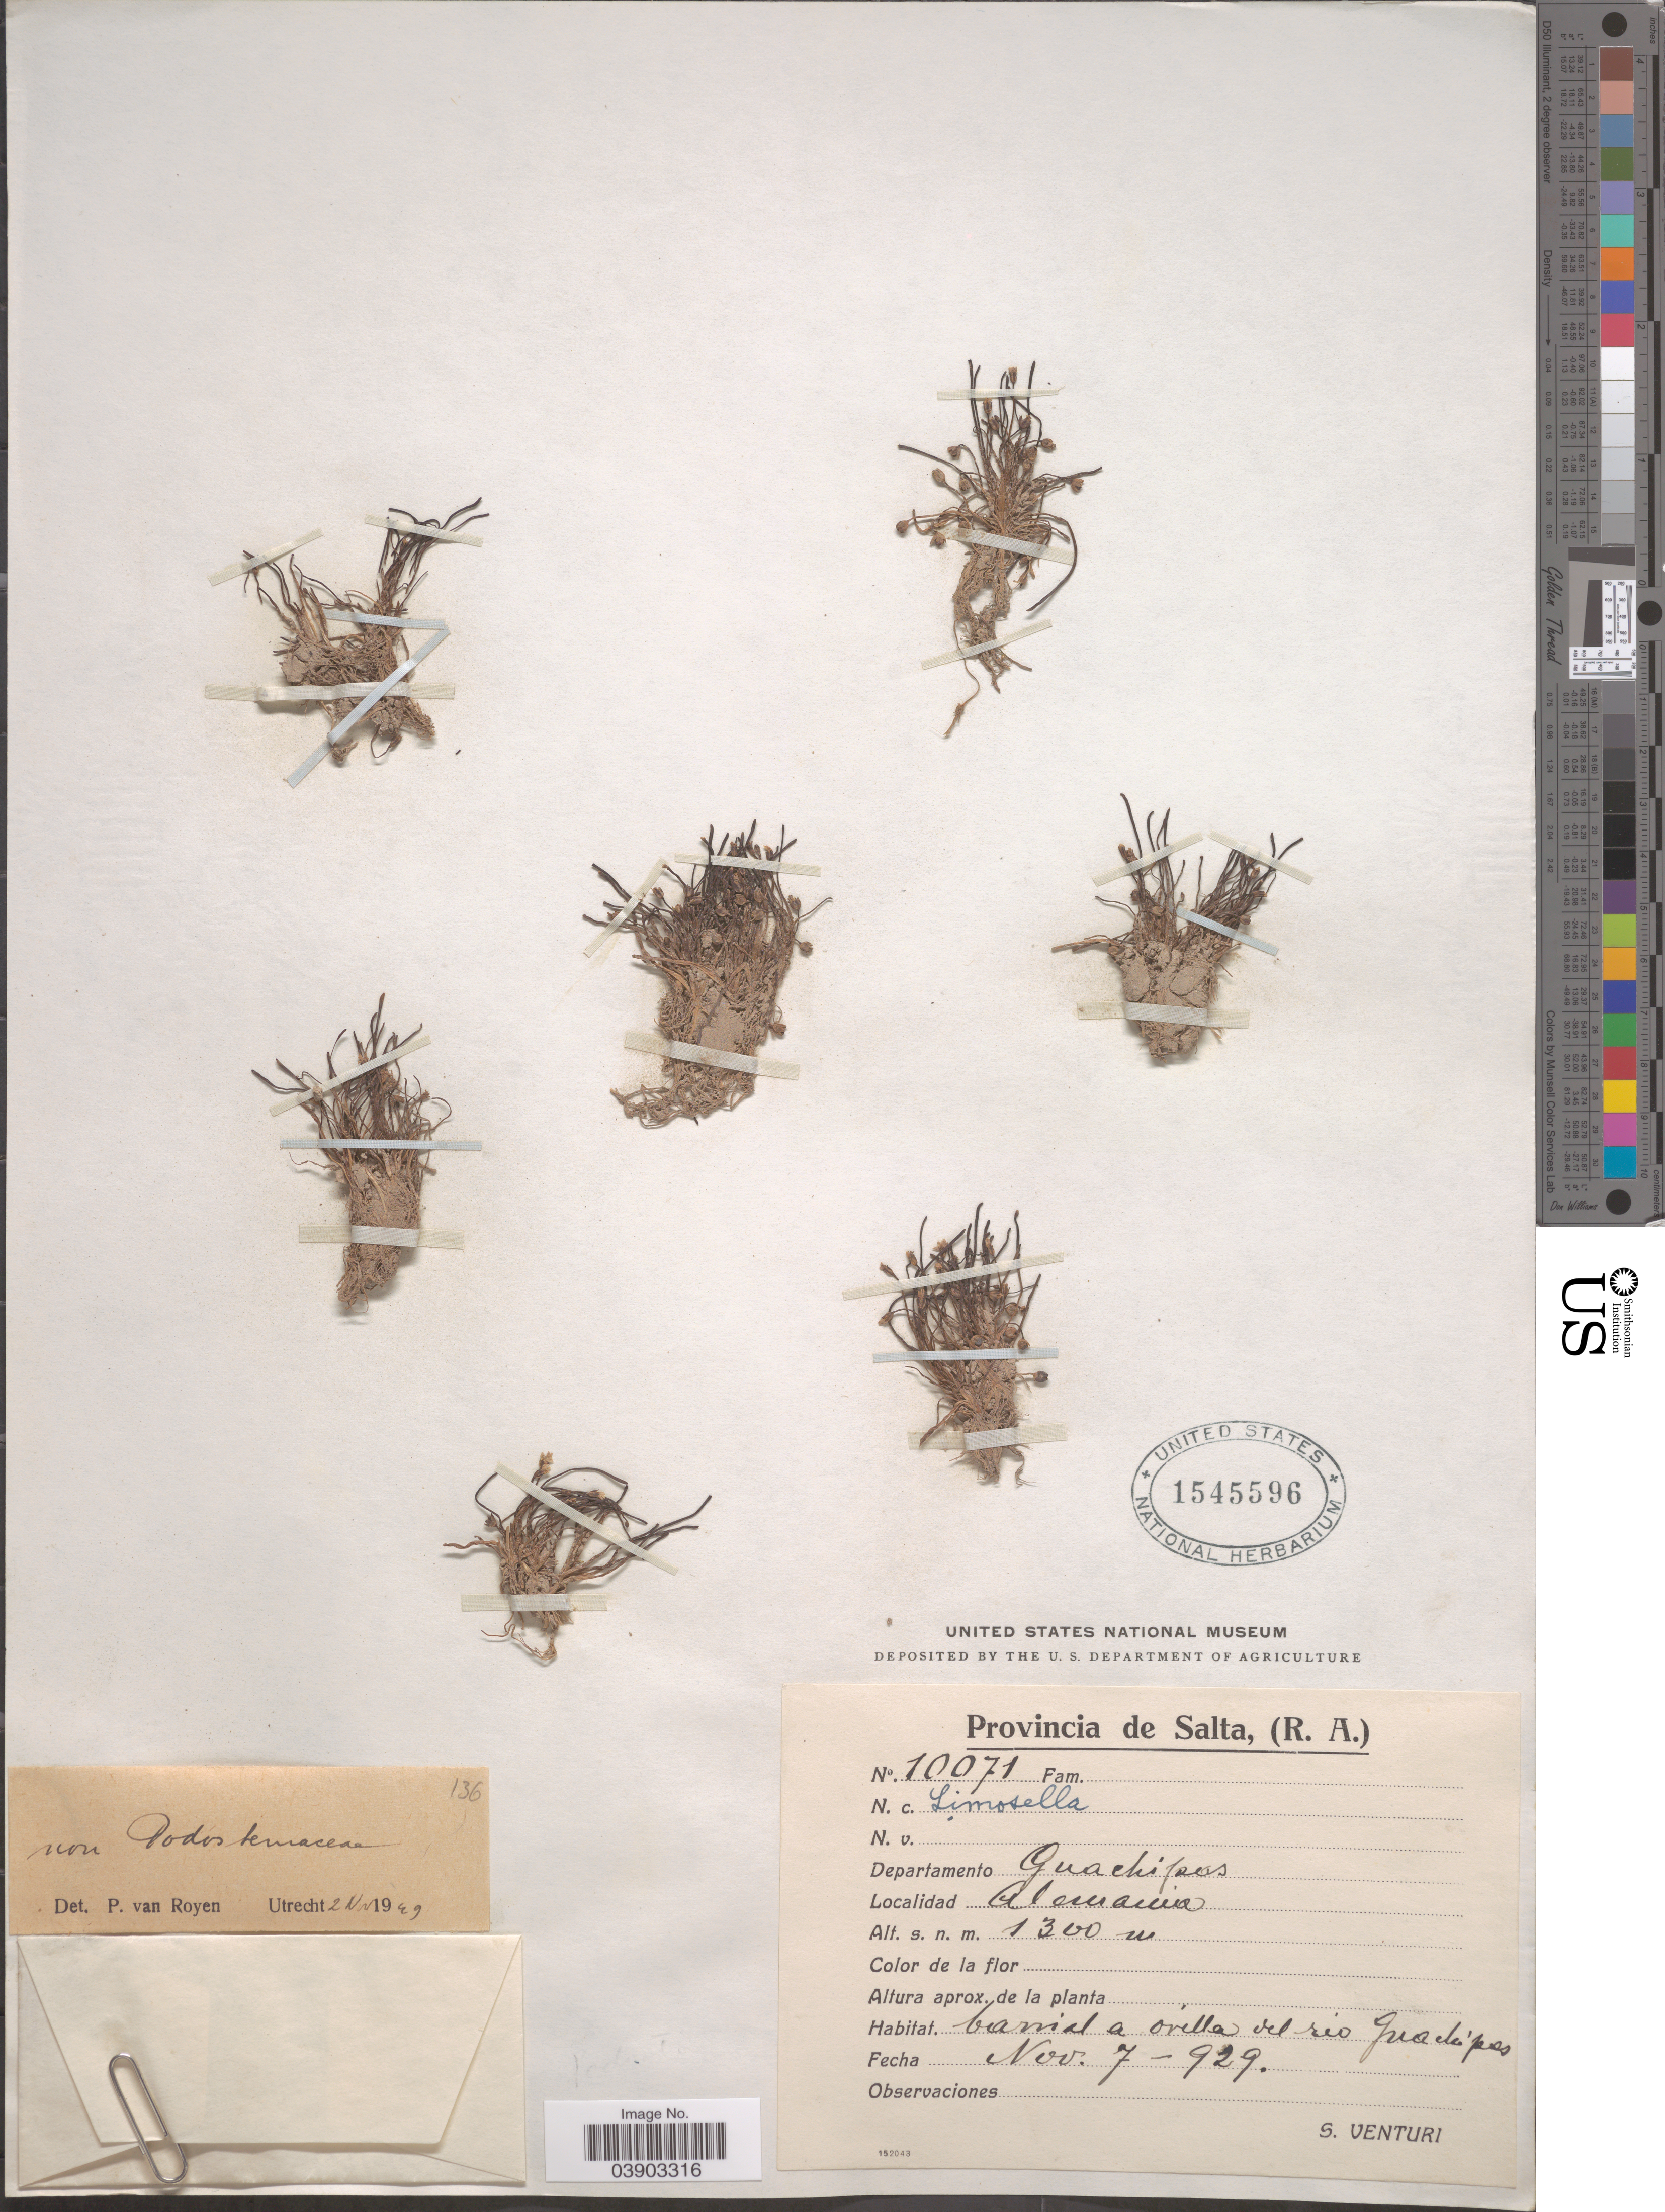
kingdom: Plantae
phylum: Tracheophyta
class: Magnoliopsida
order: Lamiales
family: Scrophulariaceae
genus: Limosella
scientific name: Limosella aquatica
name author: L.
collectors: S. Venturi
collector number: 10071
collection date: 1929-11-07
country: Argentina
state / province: Salta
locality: Departamento Guachipas. Alemania. Rio Guachipas.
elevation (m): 1300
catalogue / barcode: US 1545596